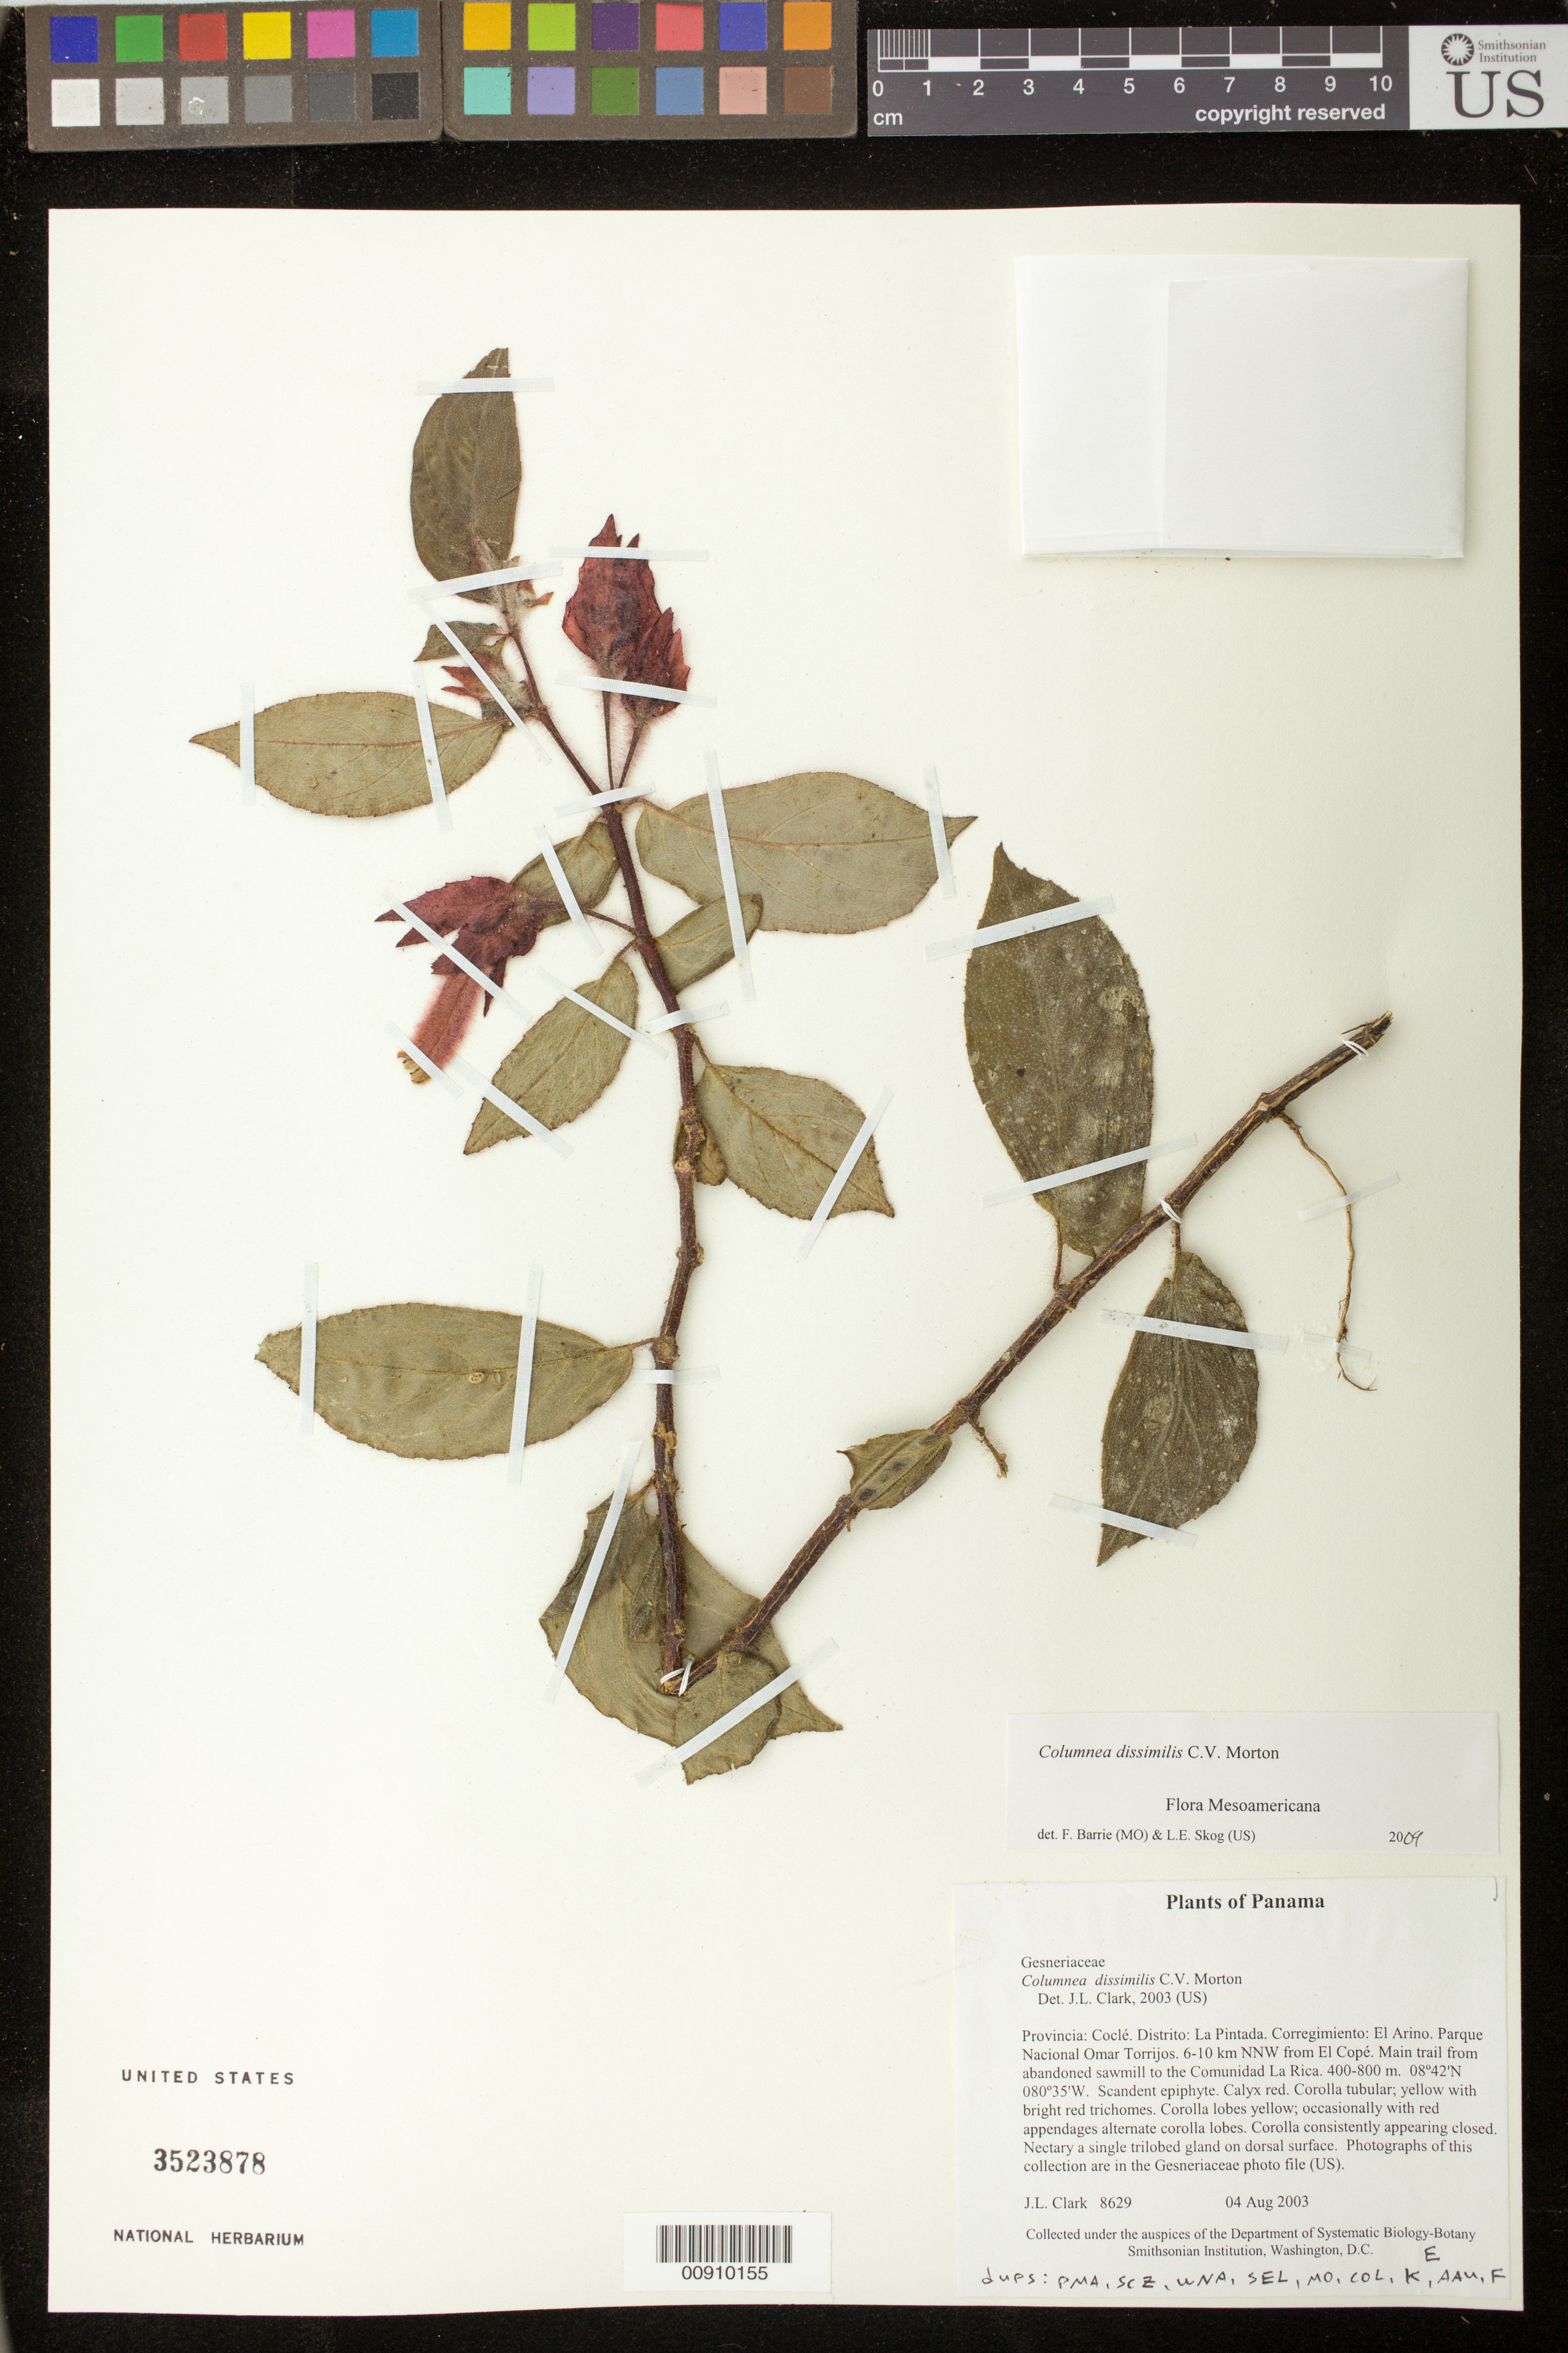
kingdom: Plantae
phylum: Tracheophyta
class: Magnoliopsida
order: Lamiales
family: Gesneriaceae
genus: Columnea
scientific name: Columnea dissimilis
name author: C.V. Morton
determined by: Clark, J. L., (SEL), The Marie Selby Botanical Garden (UNITED STATES)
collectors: J. L. Clark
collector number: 8629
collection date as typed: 04 Aug 2003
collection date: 2003-08-04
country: Panama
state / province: Coclé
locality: La Pintada. Corregimiento: El Arino. Parque Nacional Omar Torrijos. 6-10 km NNW from El Copé. Main trail from abandoned sawmill to the Comunidad La Rica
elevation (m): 400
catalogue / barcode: US 3523878